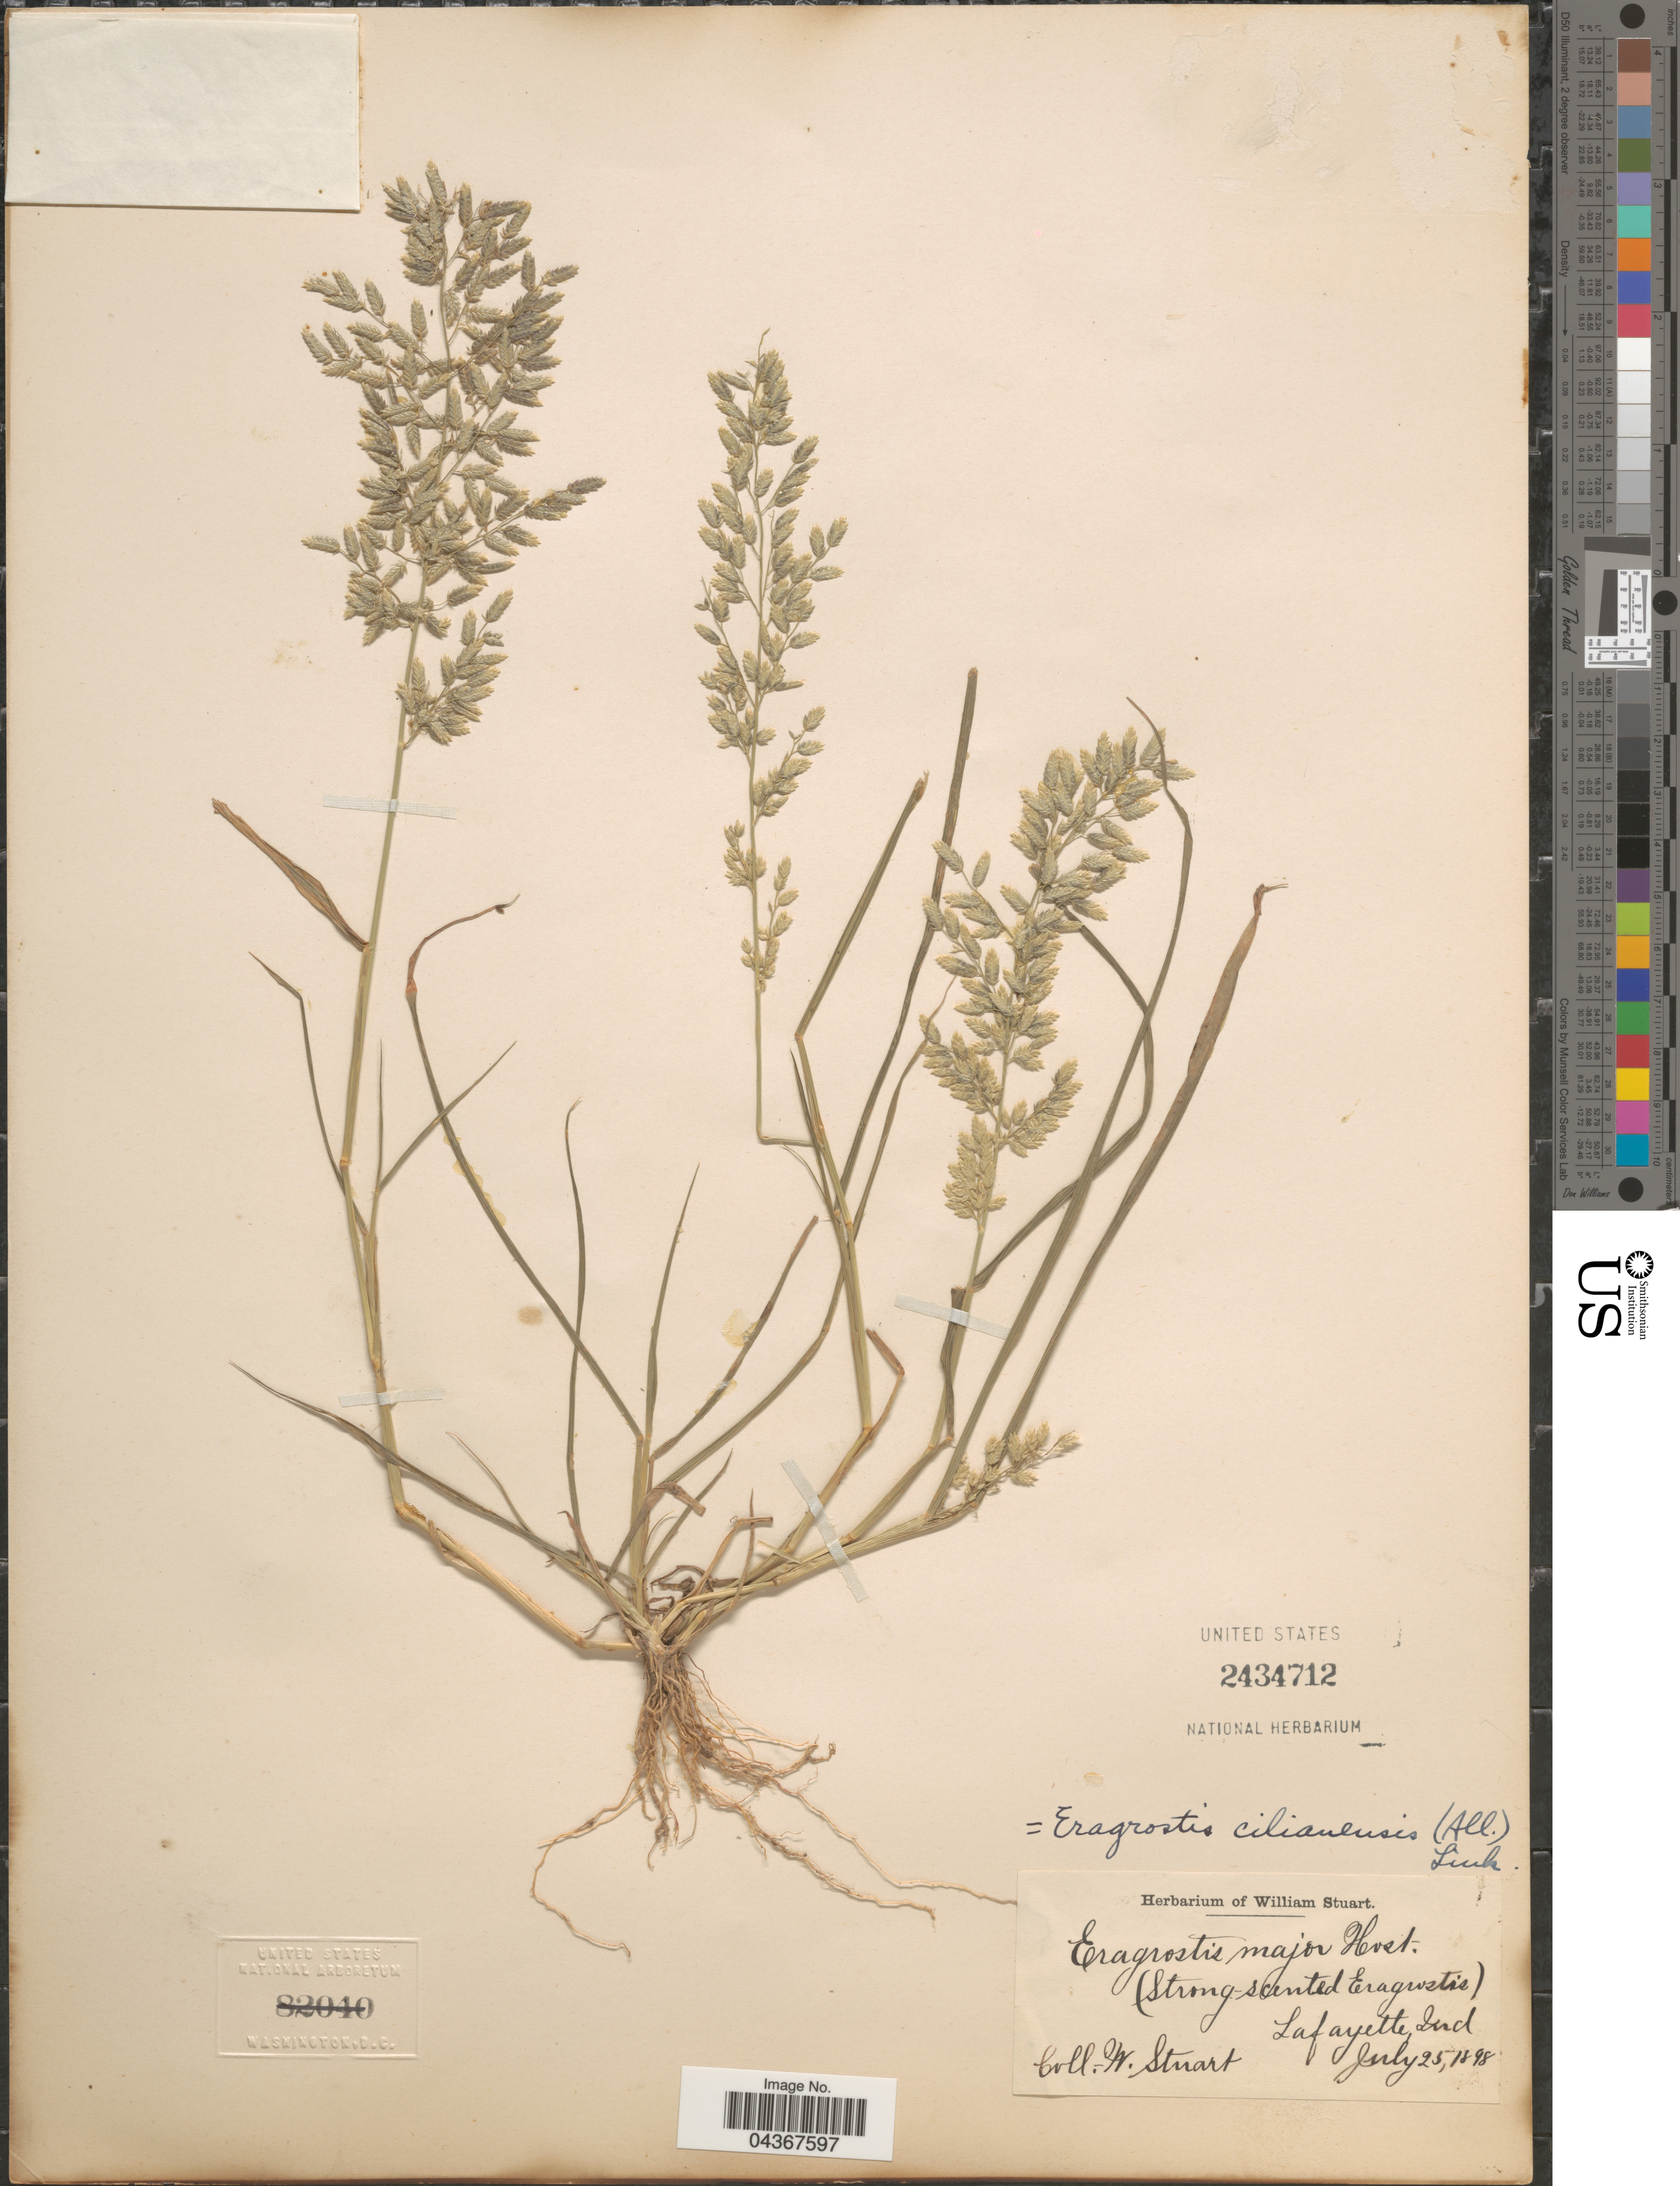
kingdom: Plantae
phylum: Tracheophyta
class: Liliopsida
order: Poales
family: Poaceae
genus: Eragrostis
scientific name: Eragrostis cilianensis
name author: (Bellardi) Vignolo ex Janch.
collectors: W. Stuart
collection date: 1898-07-25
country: United States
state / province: Indiana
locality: Lafayette.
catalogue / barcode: US 2434712